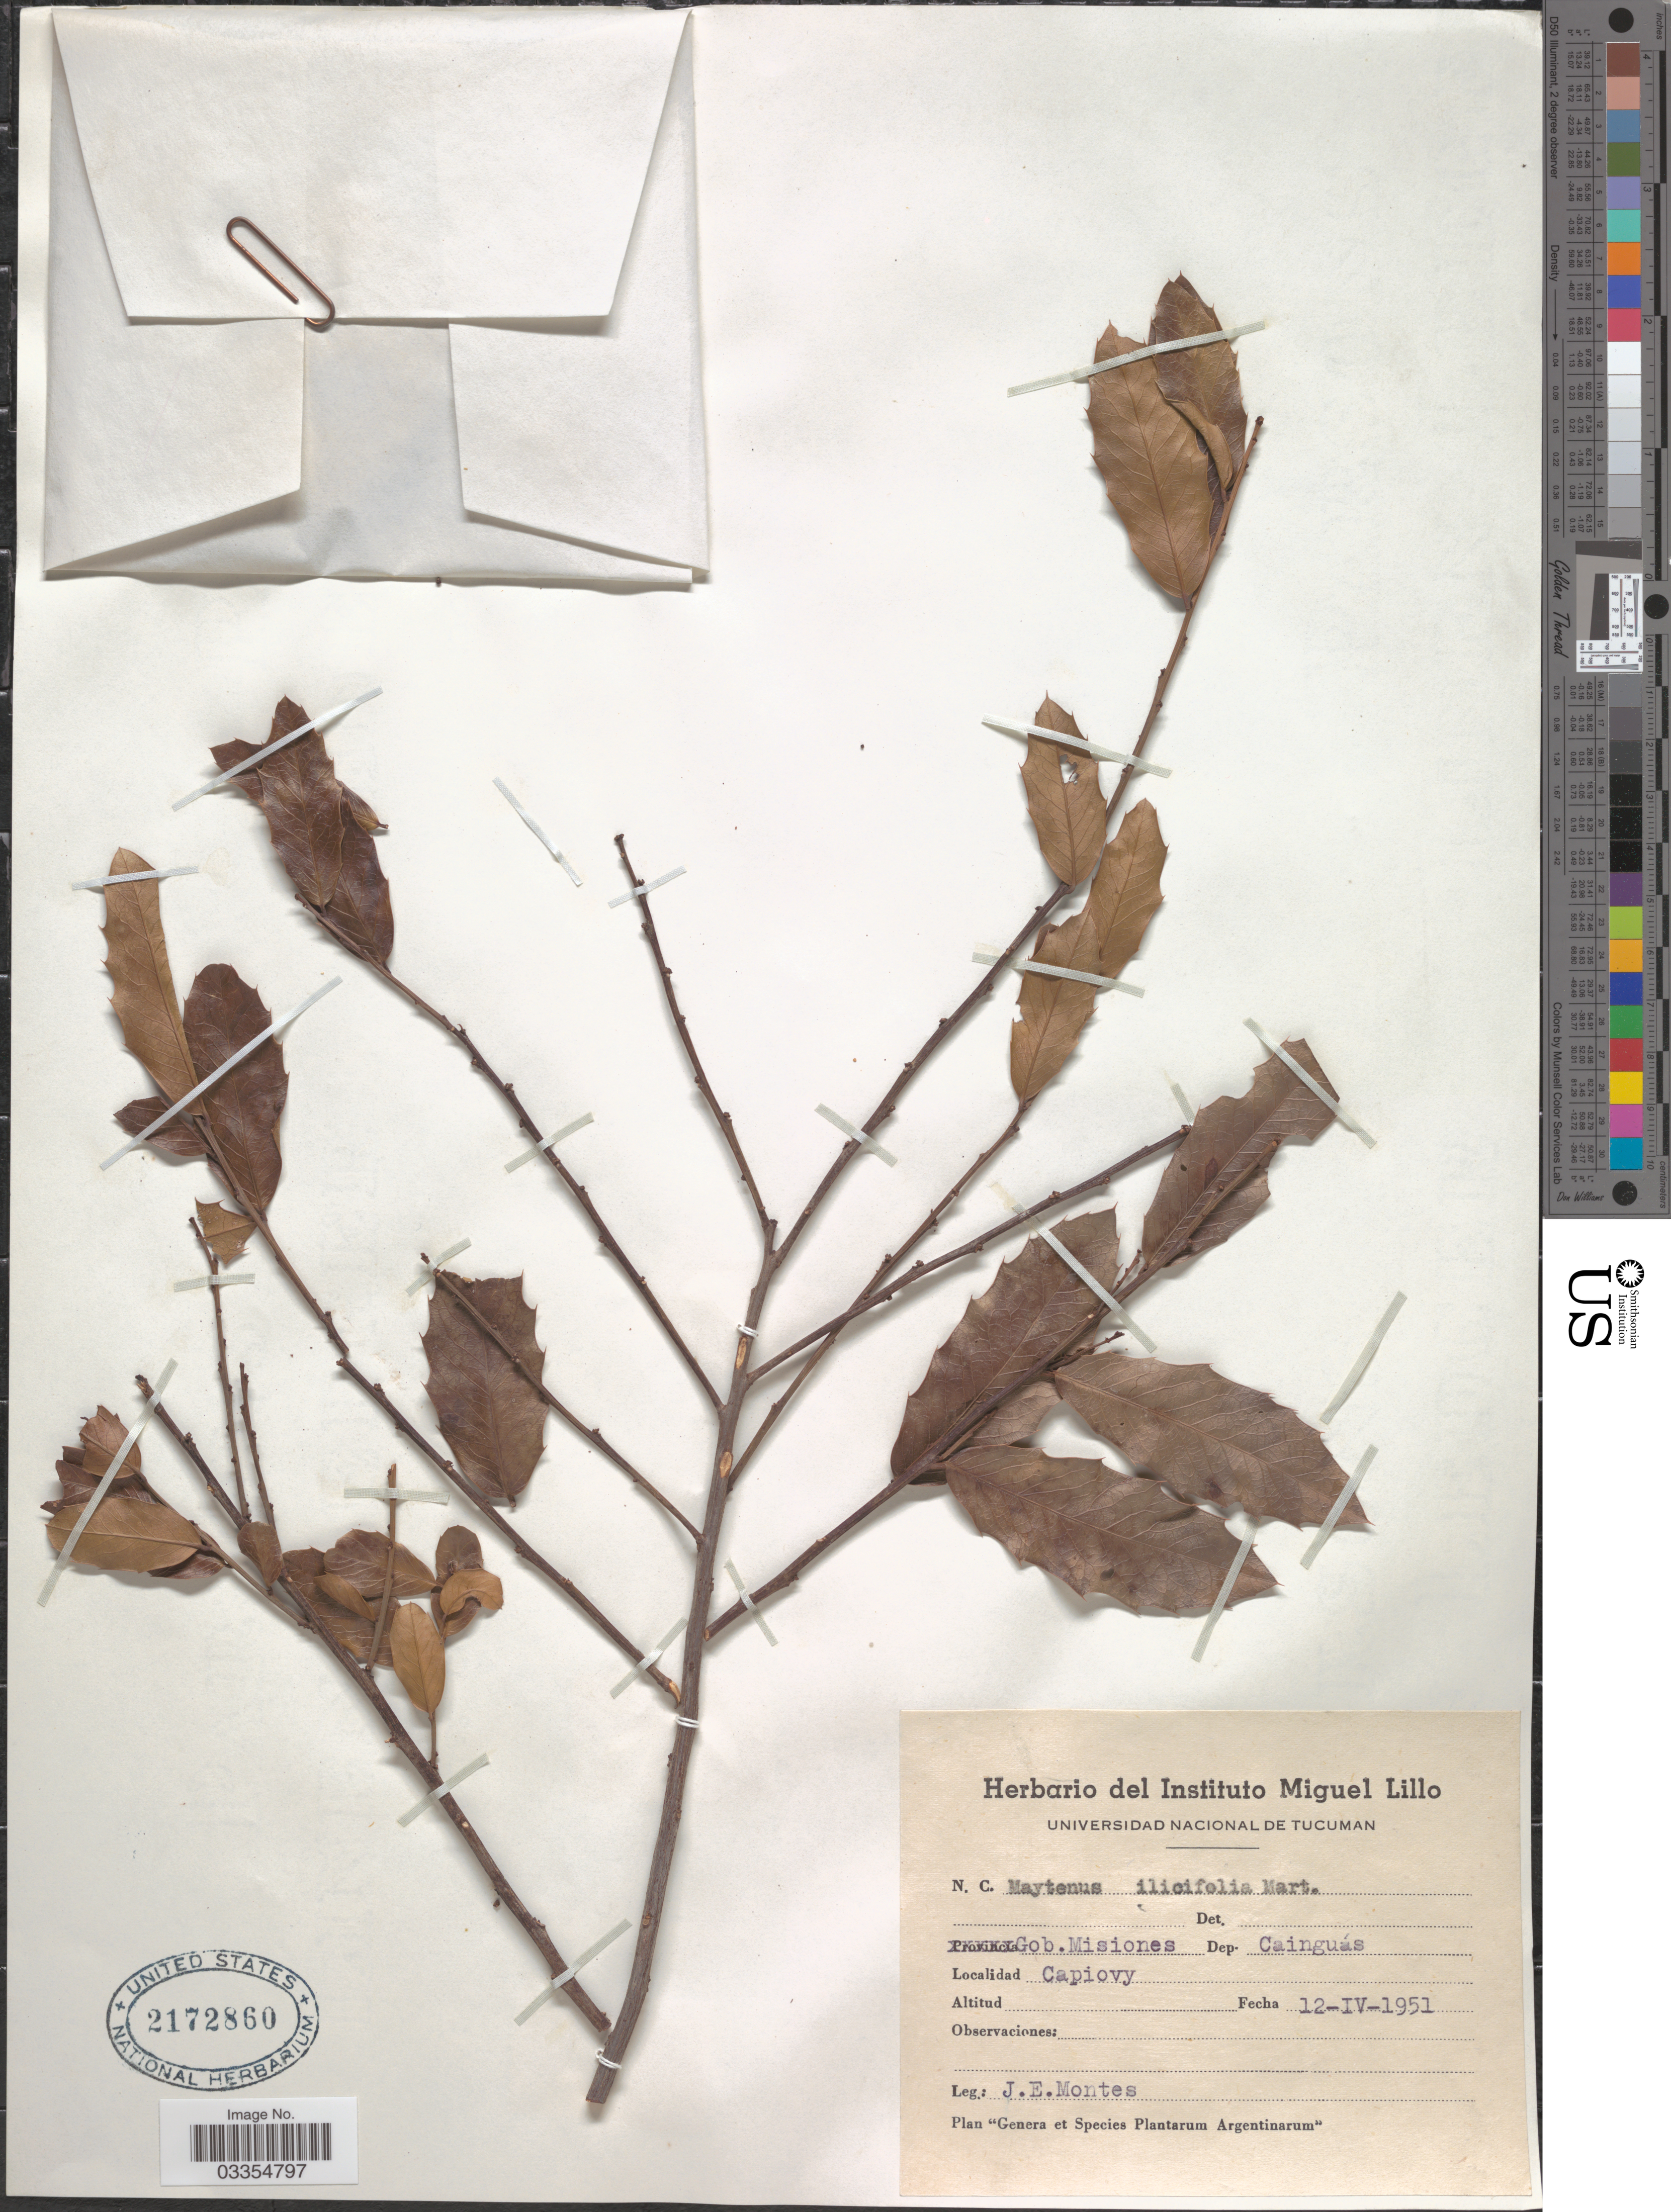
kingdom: Plantae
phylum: Tracheophyta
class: Magnoliopsida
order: Celastrales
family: Celastraceae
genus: Maytenus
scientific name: Maytenus ilicifolia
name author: (Schrad.) Planch.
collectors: J. E. Montes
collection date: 1951-04-12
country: Argentina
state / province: Misiones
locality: Gob. Misiones. Dep. Cainguás. Capiovy.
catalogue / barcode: US 2172860